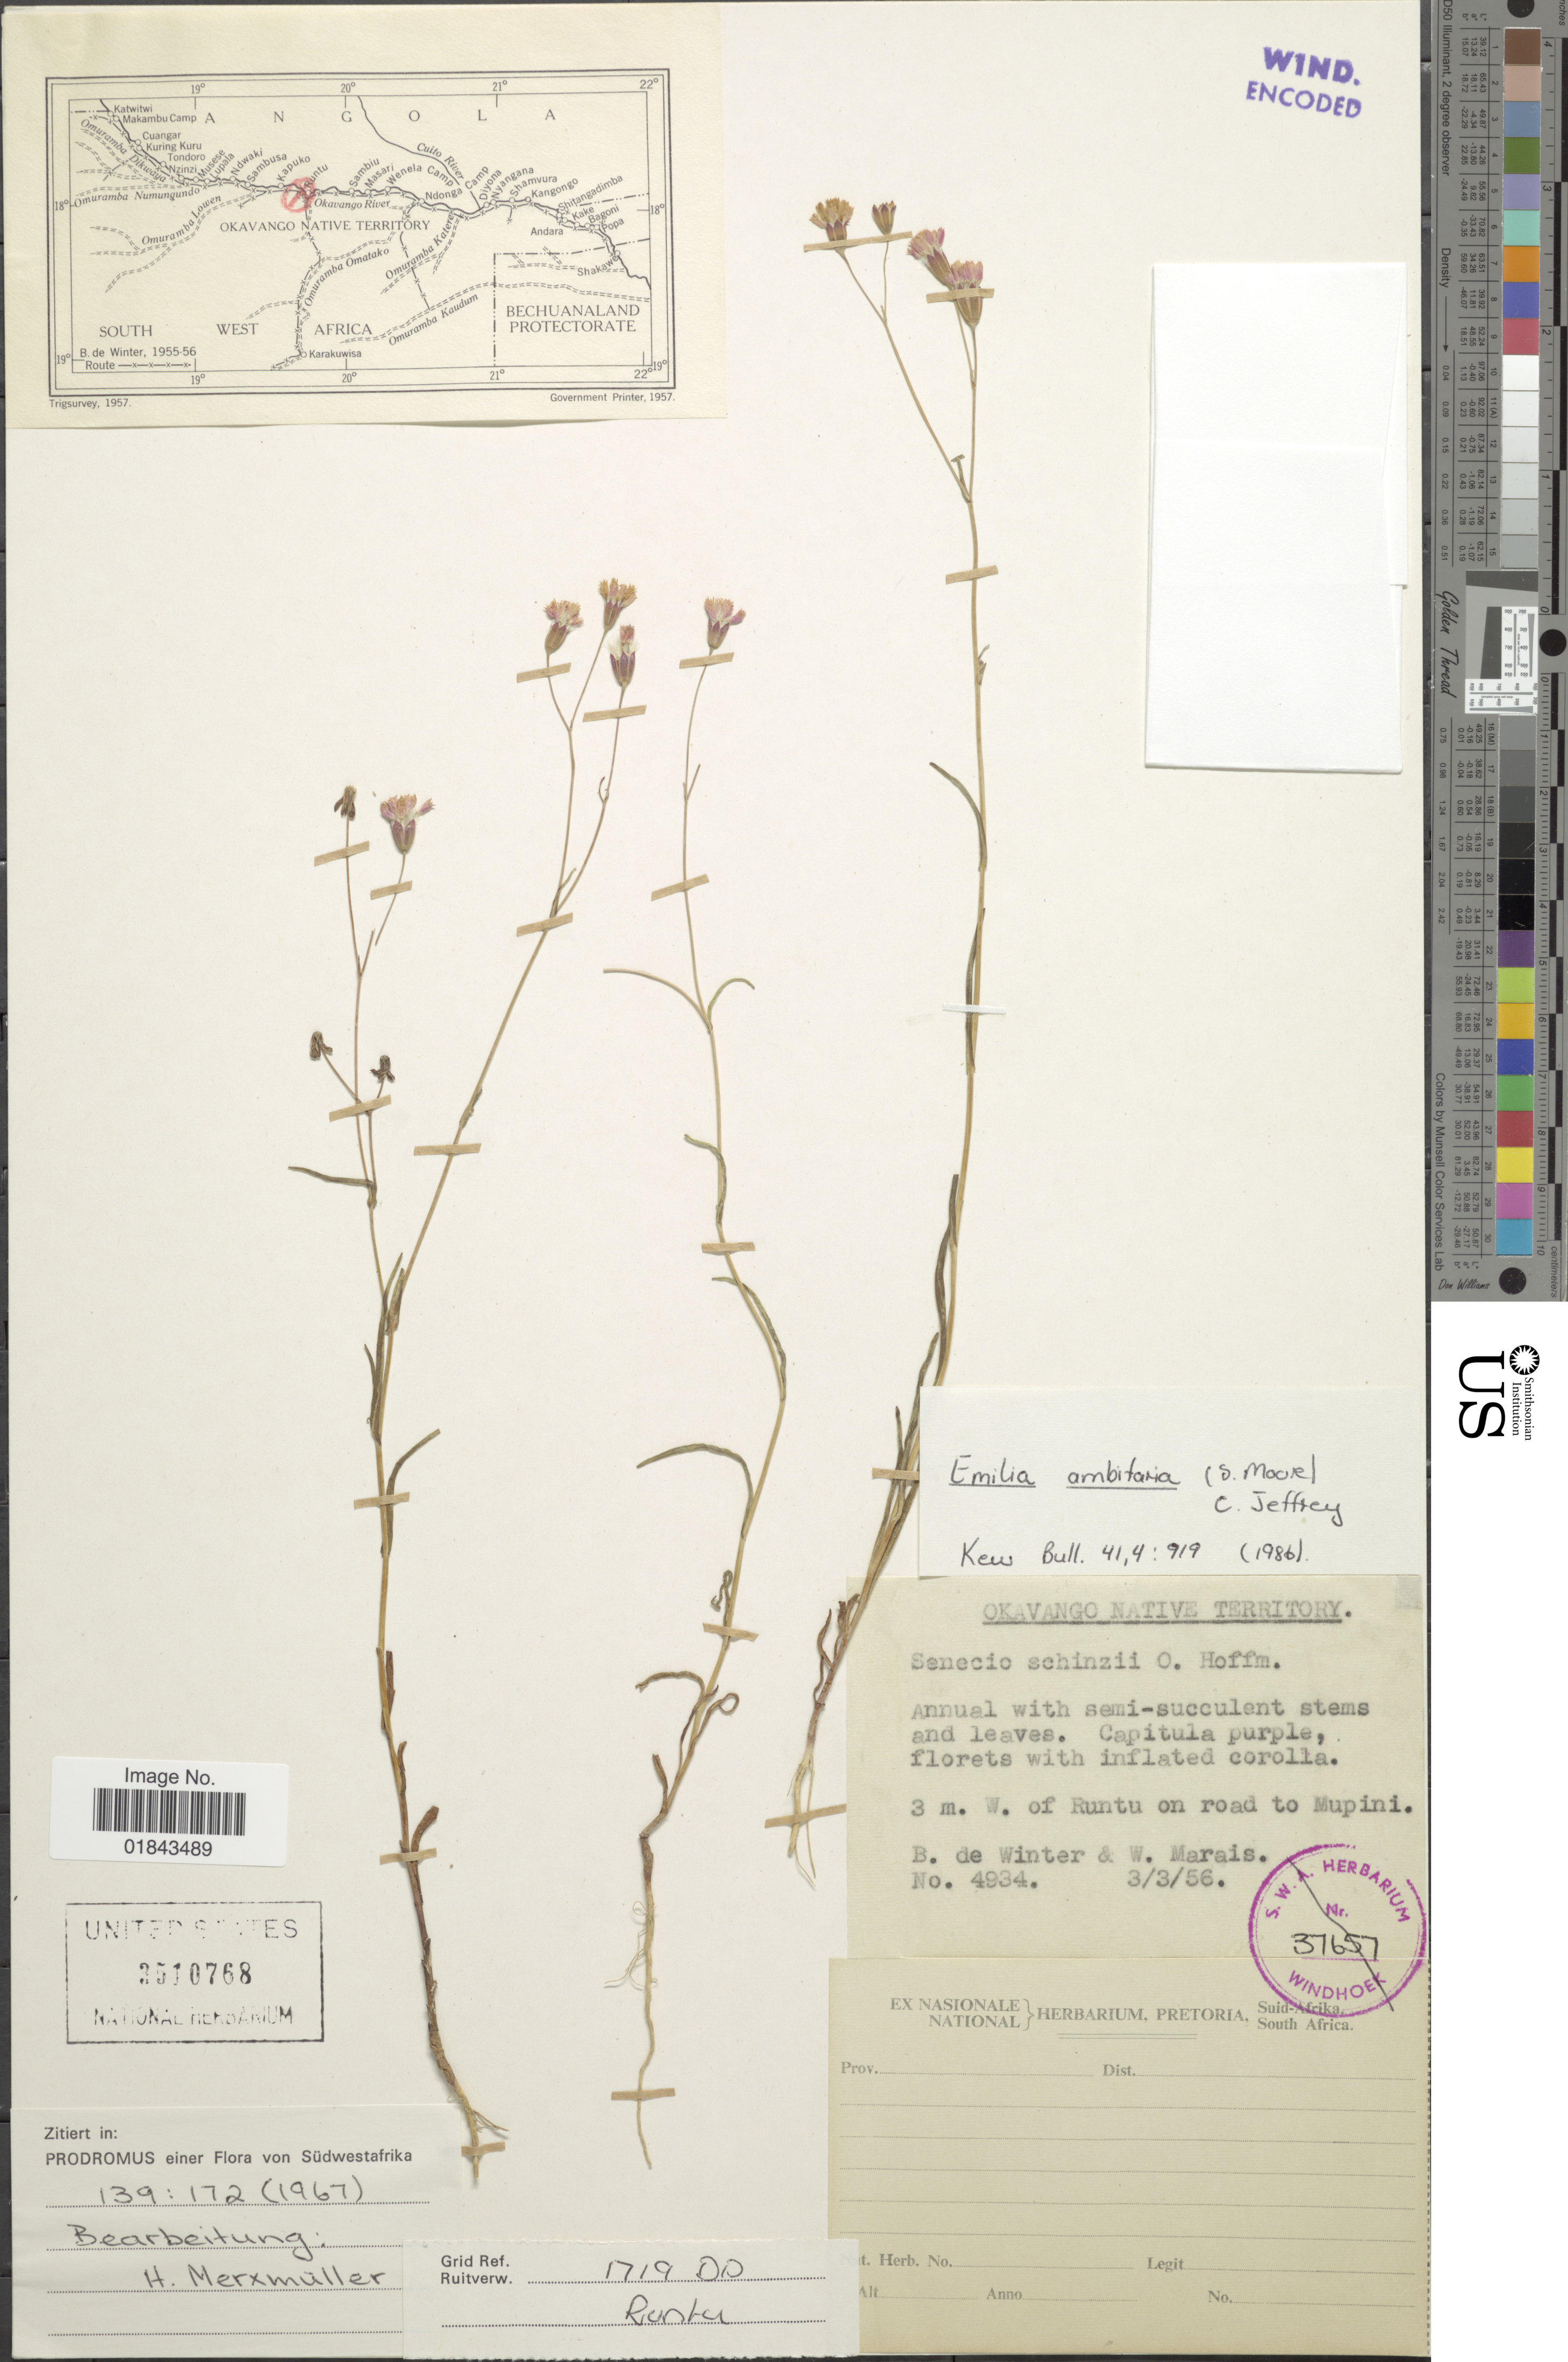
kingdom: Plantae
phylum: Tracheophyta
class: Magnoliopsida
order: Asterales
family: Asteraceae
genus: Emilia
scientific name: Emilia ambifaria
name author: (S. Moore) C. Jeffrey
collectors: B. de Winter & W. Marais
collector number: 4934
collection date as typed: Transcribed d/m/y: 3/3/56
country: Botswana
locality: Okavango Native Territory, 3 m. W. of Runtu on road to Mupini.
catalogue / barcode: US 3510768